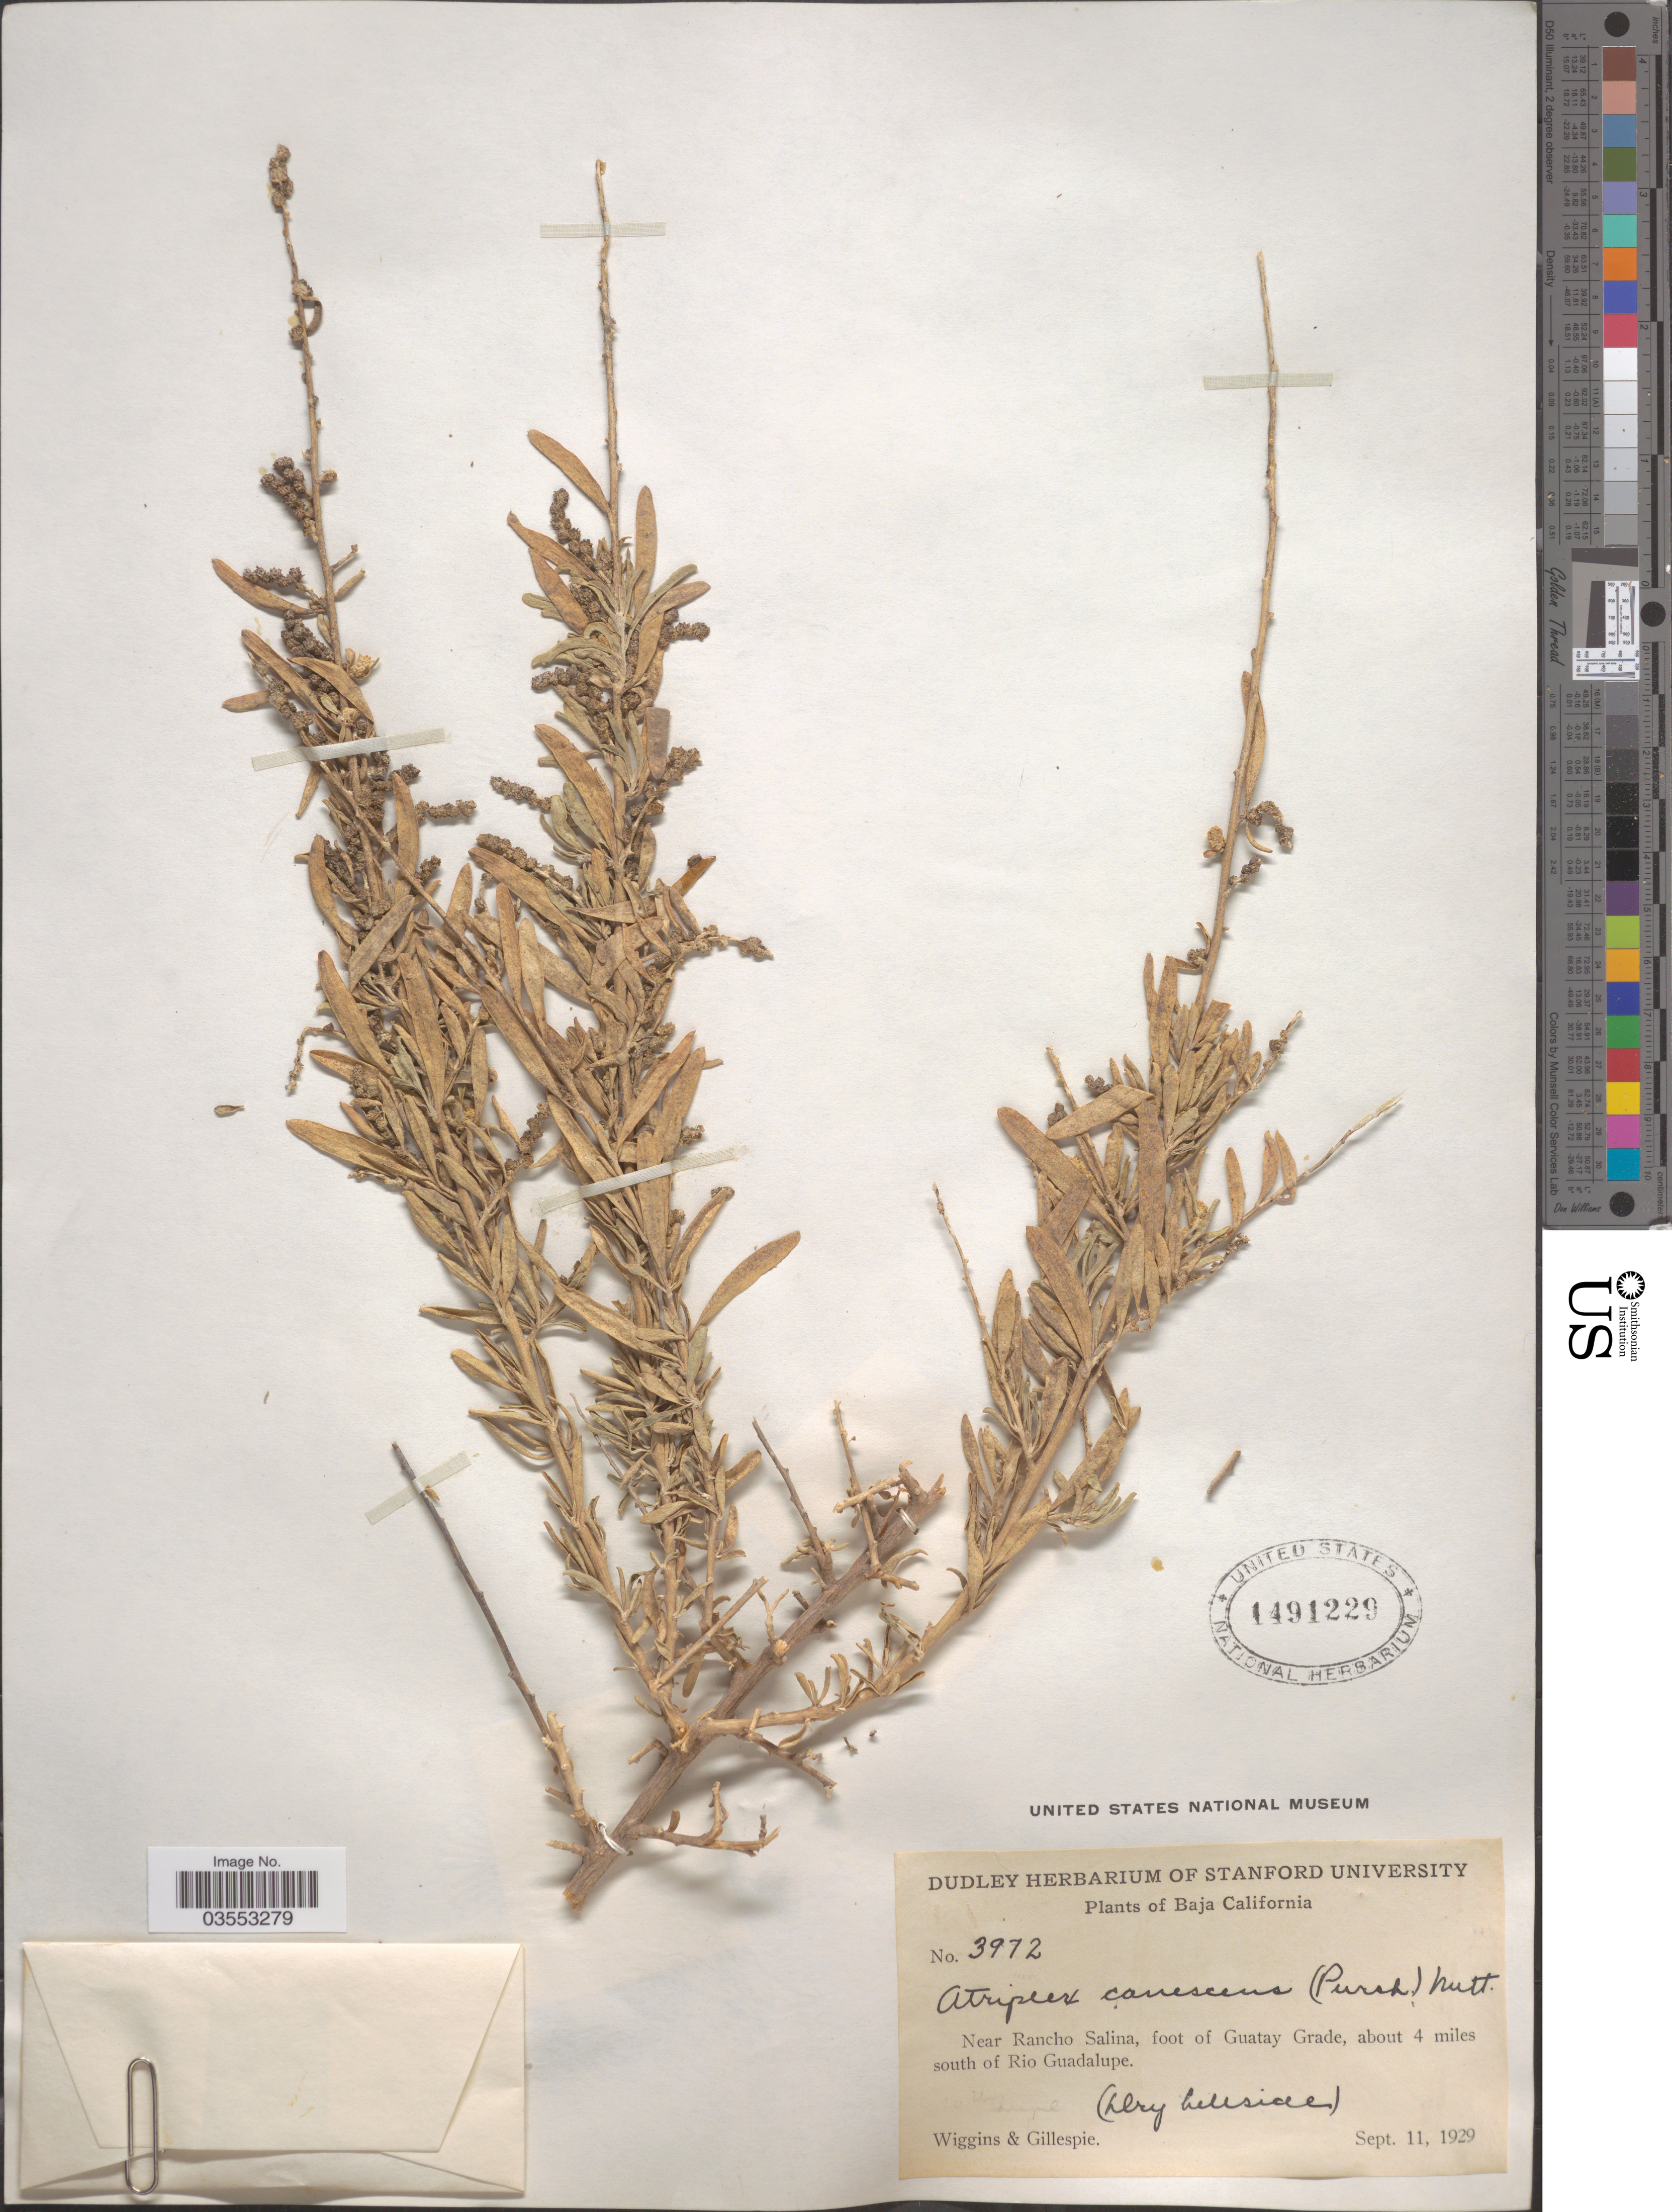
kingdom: Plantae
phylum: Tracheophyta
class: Magnoliopsida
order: Caryophyllales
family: Amaranthaceae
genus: Atriplex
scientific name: Atriplex canescens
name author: (Pursh) Nutt.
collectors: -- Wiggins & -- Gillespie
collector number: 3972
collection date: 1929-09-11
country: Mexico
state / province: Baja California Norte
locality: Near Rancho Salina, foot of Guatay Grade, about 4 miles south of Rio Guadalupe.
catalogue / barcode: US 1491229